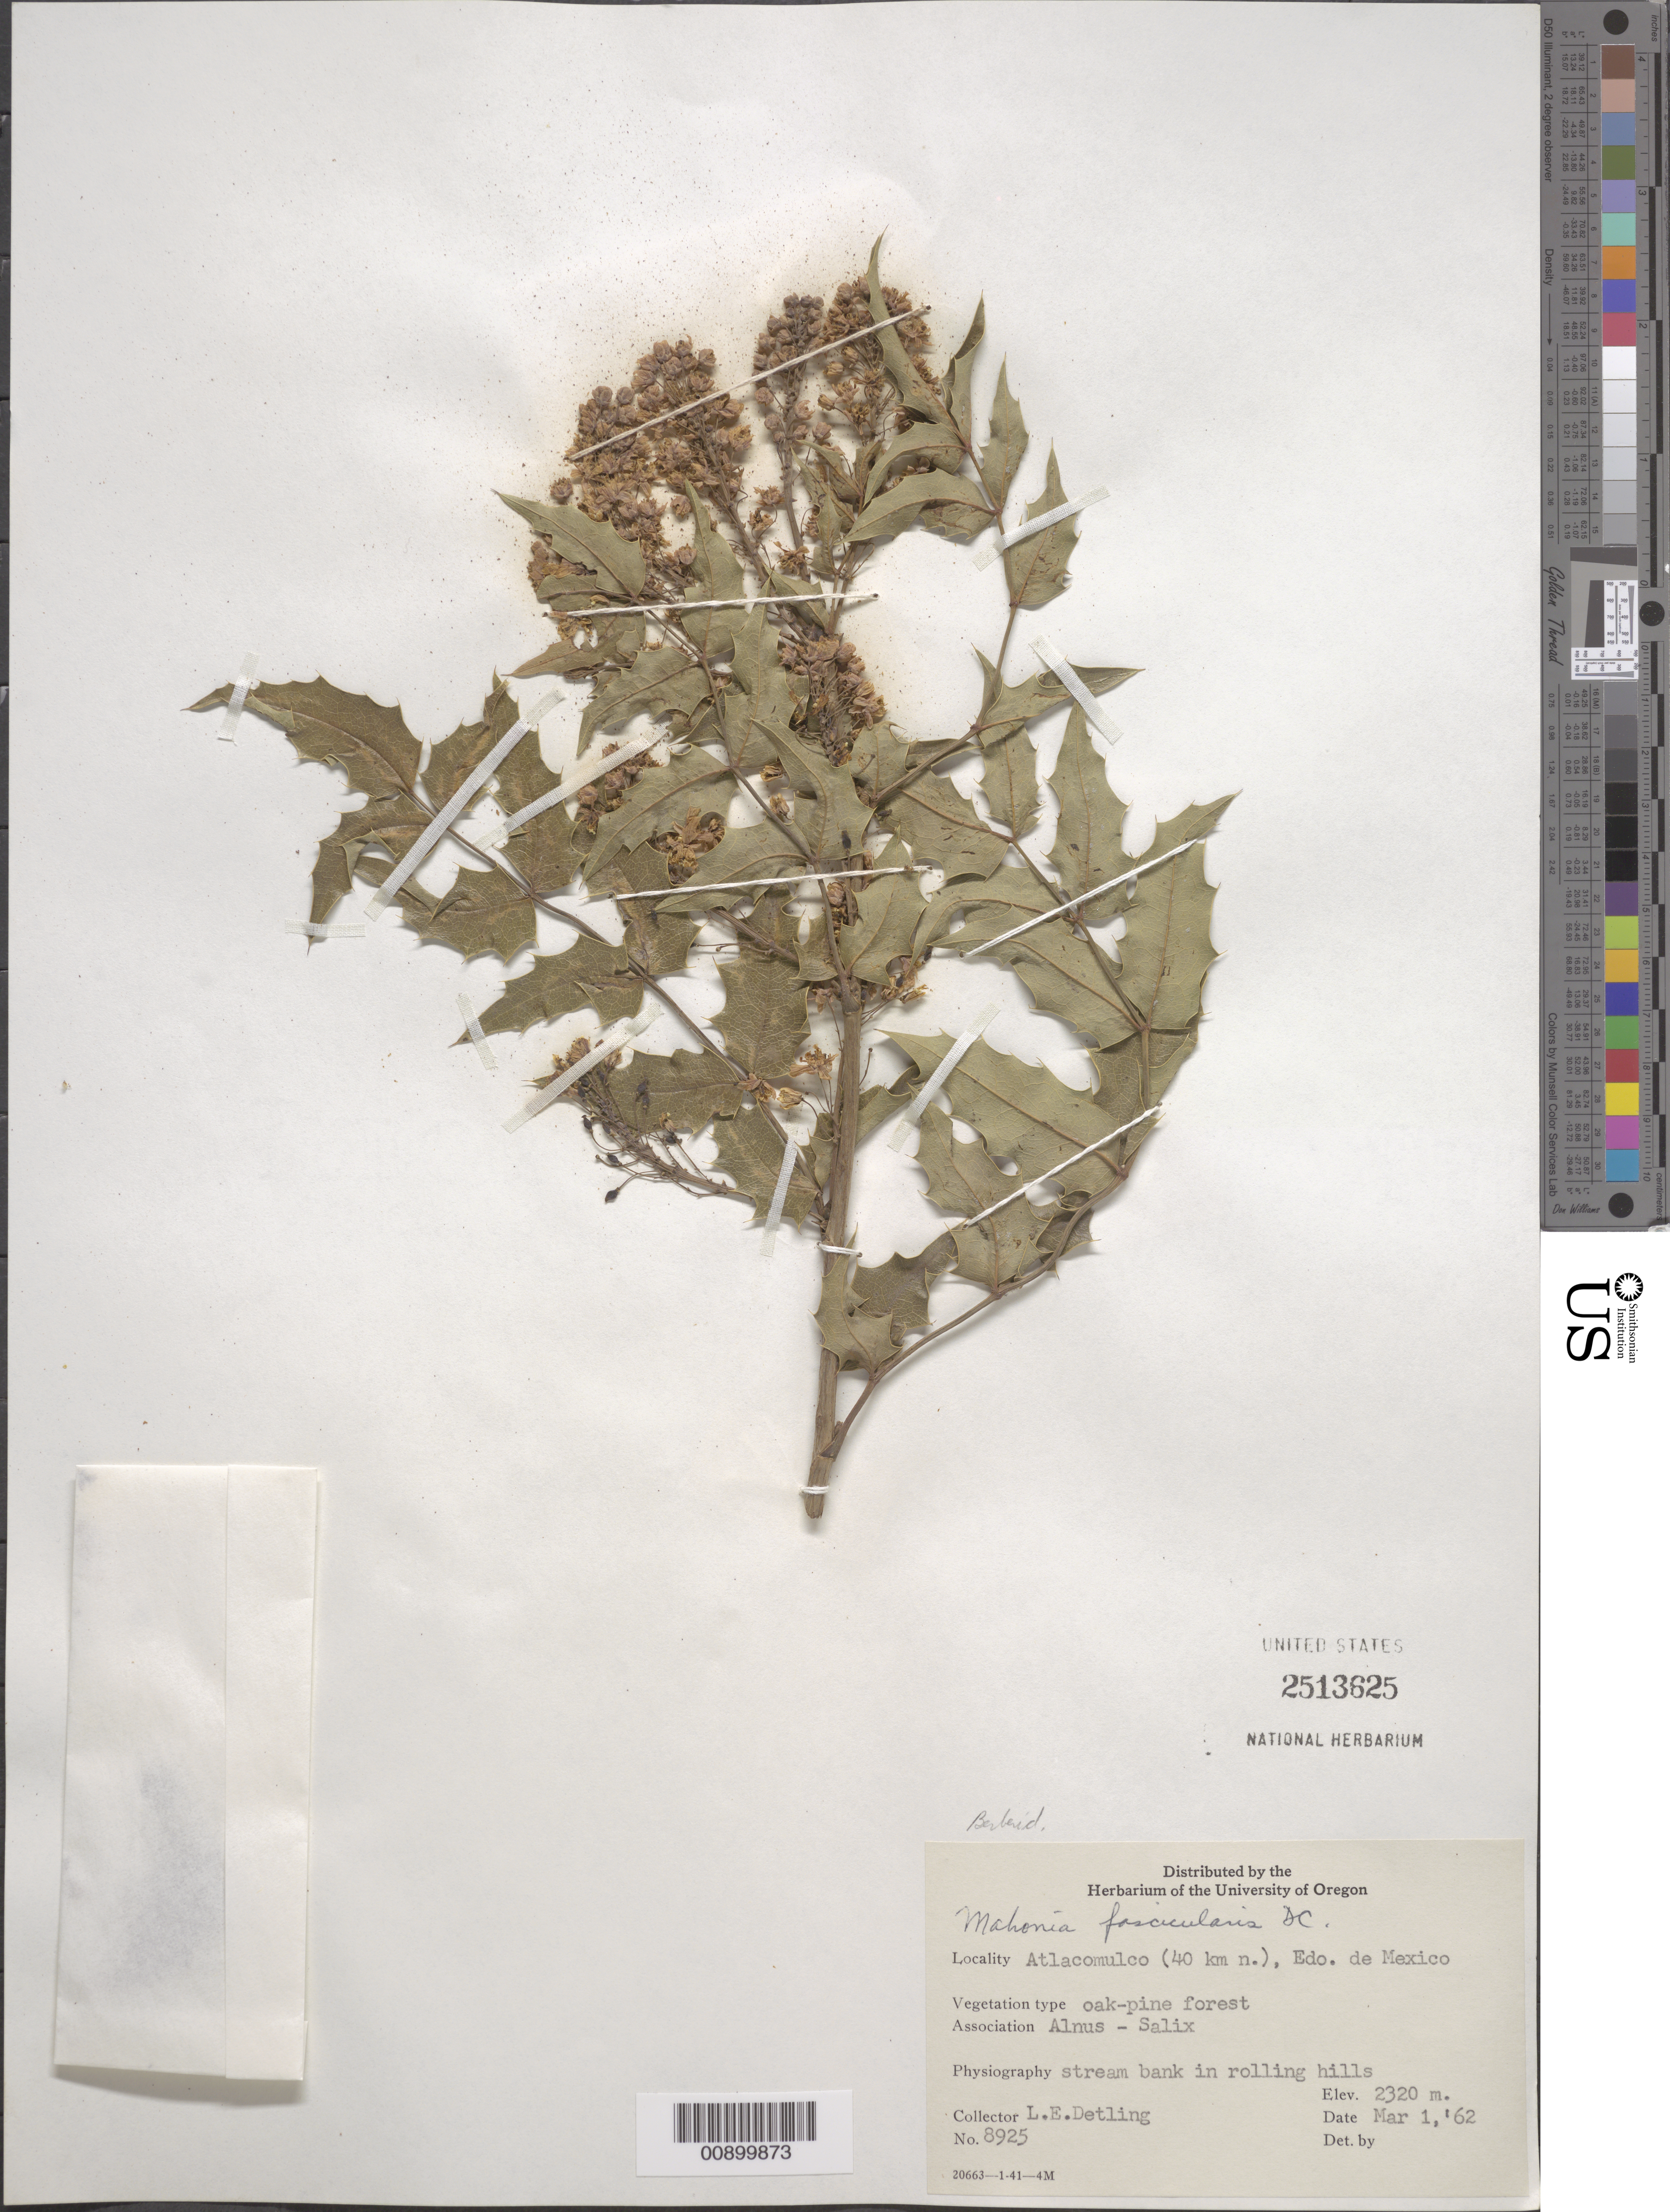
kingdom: Plantae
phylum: Tracheophyta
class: Magnoliopsida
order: Ranunculales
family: Berberidaceae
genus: Mahonia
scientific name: Mahonia fascicularis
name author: DC.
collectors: L. E. Detling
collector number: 8925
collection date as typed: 01 Mar 1962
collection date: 1962-03-01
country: Mexico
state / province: México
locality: Atlacomulco (40 km N), Edo. de México.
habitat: Stream bank in rolling hills. Oak-pine forest. Association Alnus-Salix.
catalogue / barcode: US 2513625